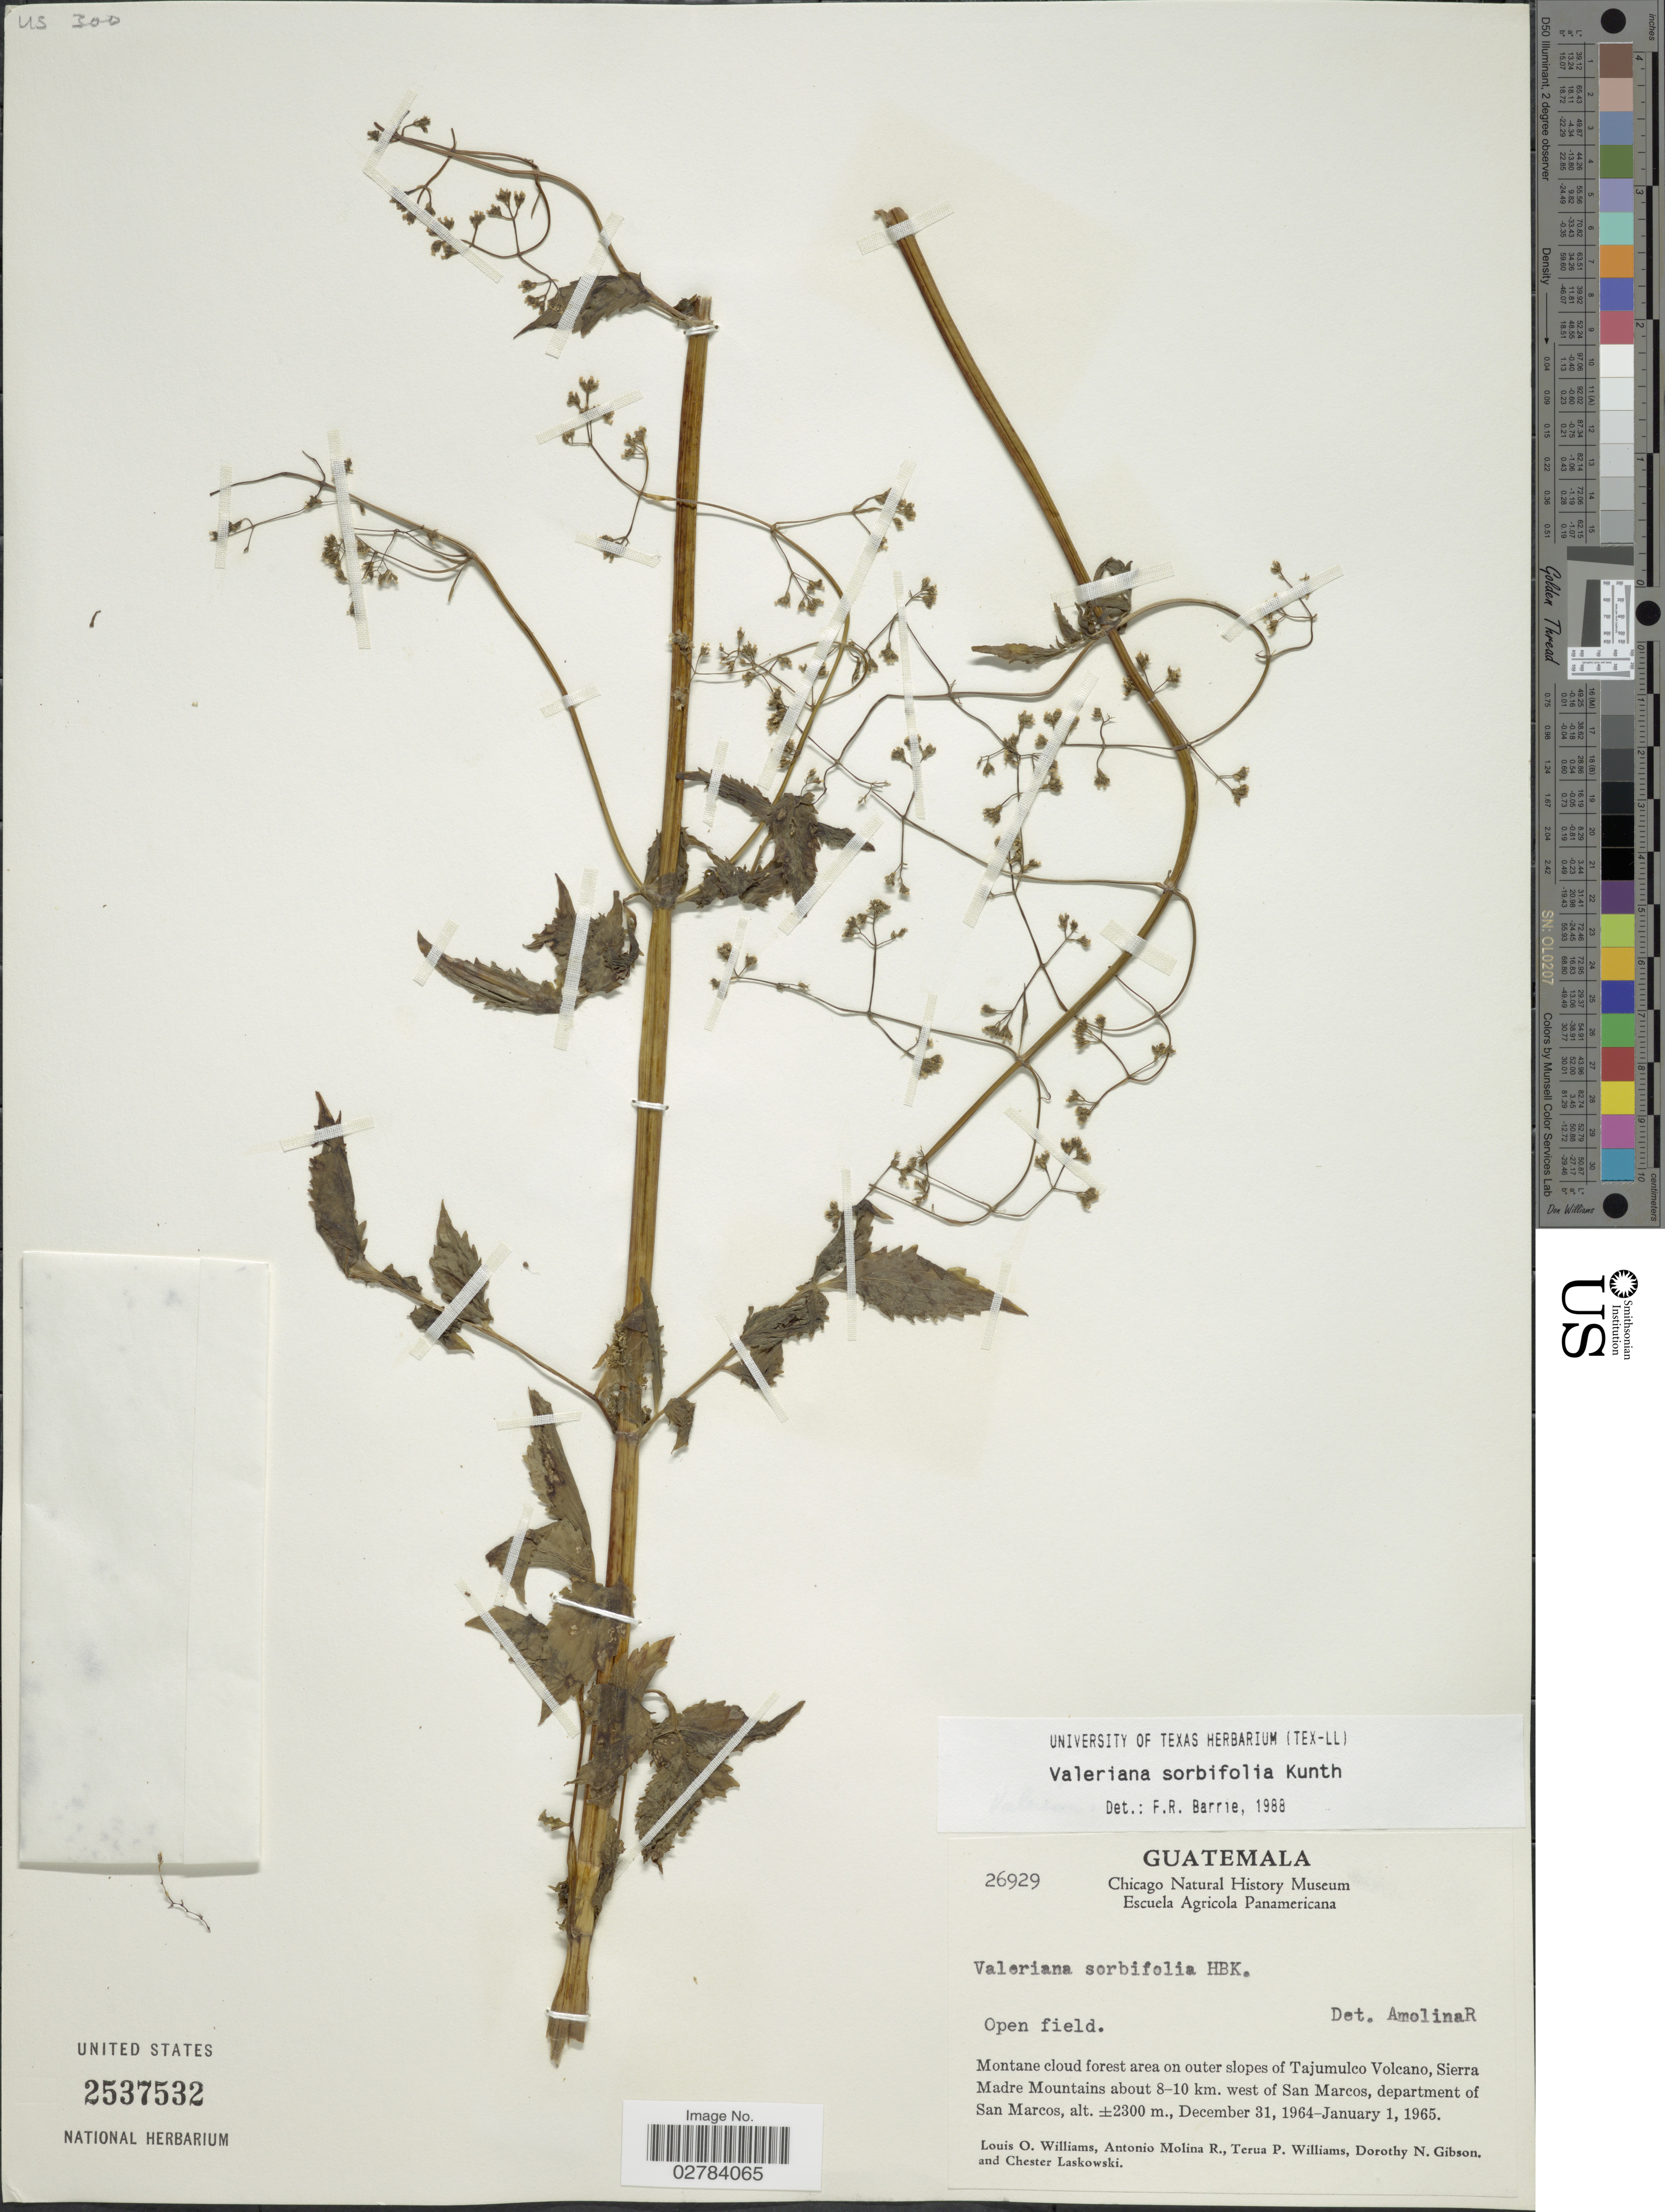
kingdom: Plantae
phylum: Tracheophyta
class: Magnoliopsida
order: Dipsacales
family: Caprifoliaceae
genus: Valeriana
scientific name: Valeriana sorbifolia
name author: Kunth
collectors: L. O. Williams, A. Molina R., T. Williams, D. N. Gibson & C. Laskowski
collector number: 26929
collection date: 1964-12-31/1965-01-01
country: Guatemala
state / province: San Marcos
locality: Montane cloud forest area on outer slopes of Tajumulco Volcano, Sierra Madre Mountains about 8-10 km. west of San Marcos, department of San Marcos.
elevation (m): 2300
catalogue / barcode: US 2537532